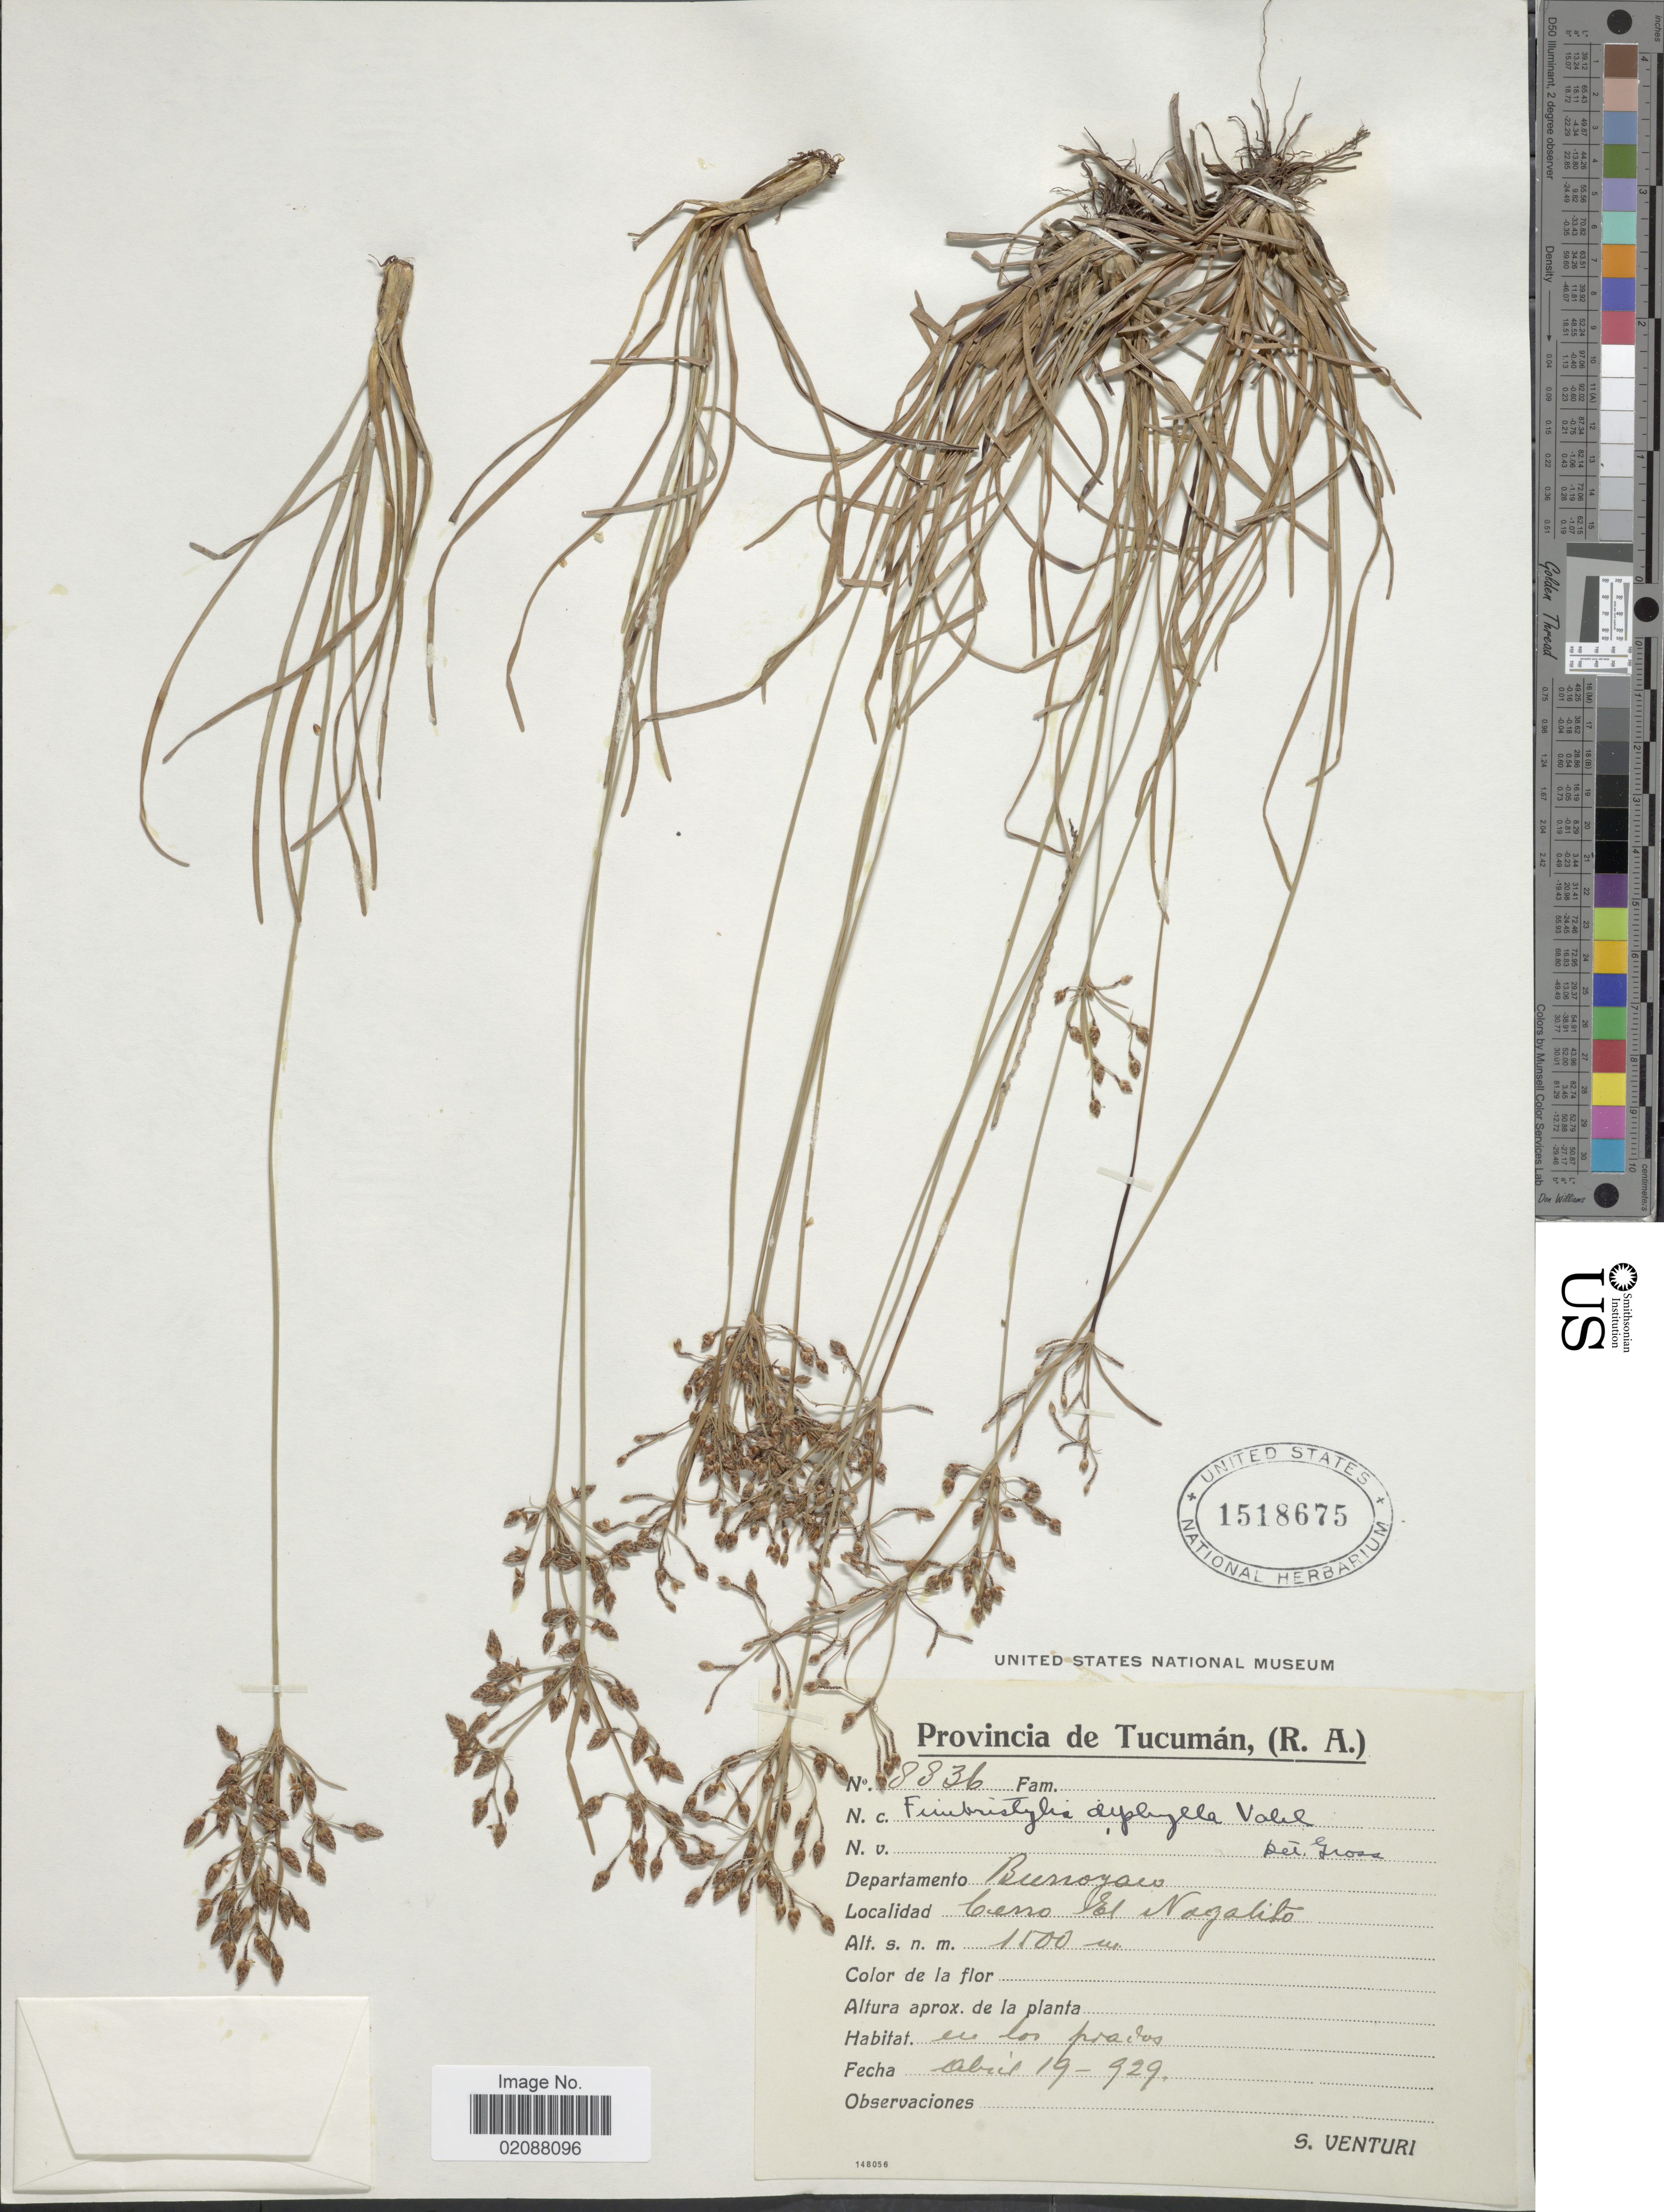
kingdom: Plantae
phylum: Tracheophyta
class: Liliopsida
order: Poales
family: Cyperaceae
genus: Fimbristylis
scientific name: Fimbristylis annua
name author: (All.) Roem. & Schult.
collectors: S. Venturi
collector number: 8836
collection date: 1929-04-19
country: Argentina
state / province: Tucuman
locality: Departamento Burrroyaco, Cerro El Nagalito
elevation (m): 1500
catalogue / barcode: US 1518675